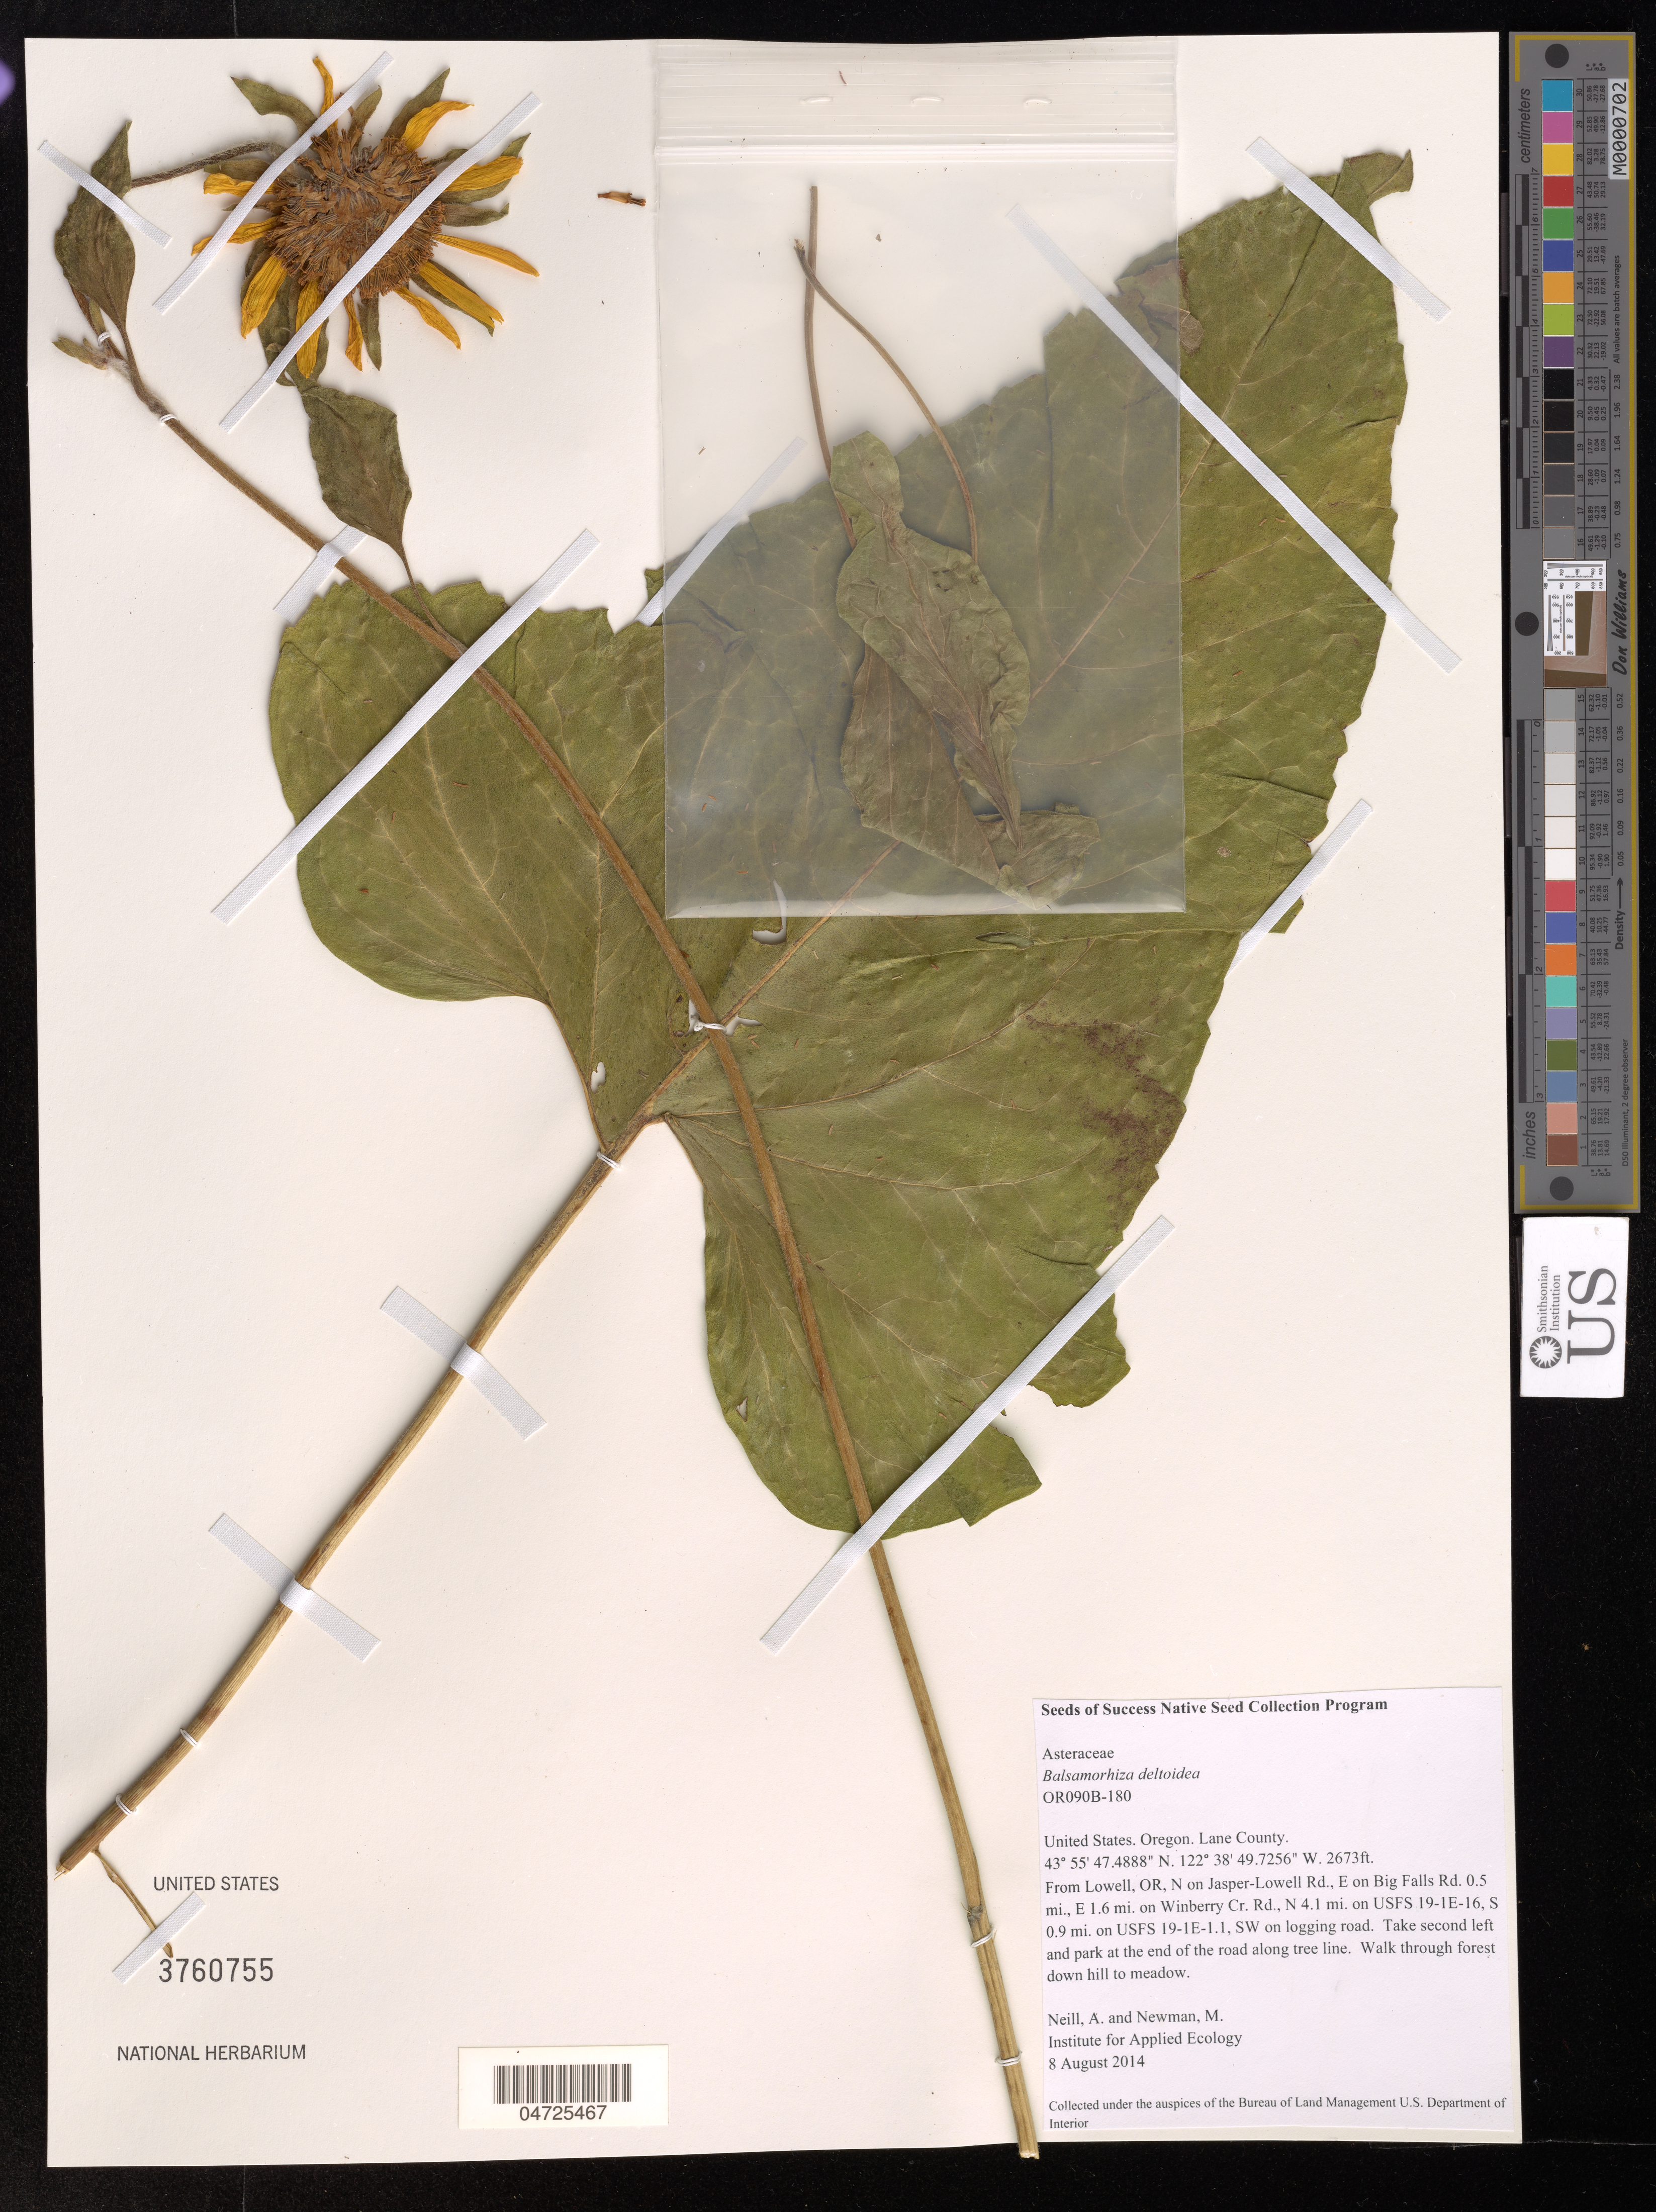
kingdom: Plantae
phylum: Tracheophyta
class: Magnoliopsida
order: Asterales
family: Asteraceae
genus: Balsamorhiza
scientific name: Balsamorhiza deltoidea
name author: Nutt.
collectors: A. Neill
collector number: OR090B-180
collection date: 2014-08-08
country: United States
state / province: Oregon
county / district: Lane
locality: Lane County. From Lowell, OR, N on Jasper-Lowell Rd., E on Big Falls Rd. 0.5 mi., E 1.6 mi. on Winberry Cr. Rd., N 4.1 mi. on USFS 19-1E-16, S 0.9 mi. on USFS 19-1E-1.1, SW on logging road. Take second left and park at the end of the road along tree line. Walk through forest down hill to meadow.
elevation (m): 815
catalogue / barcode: US 3760755